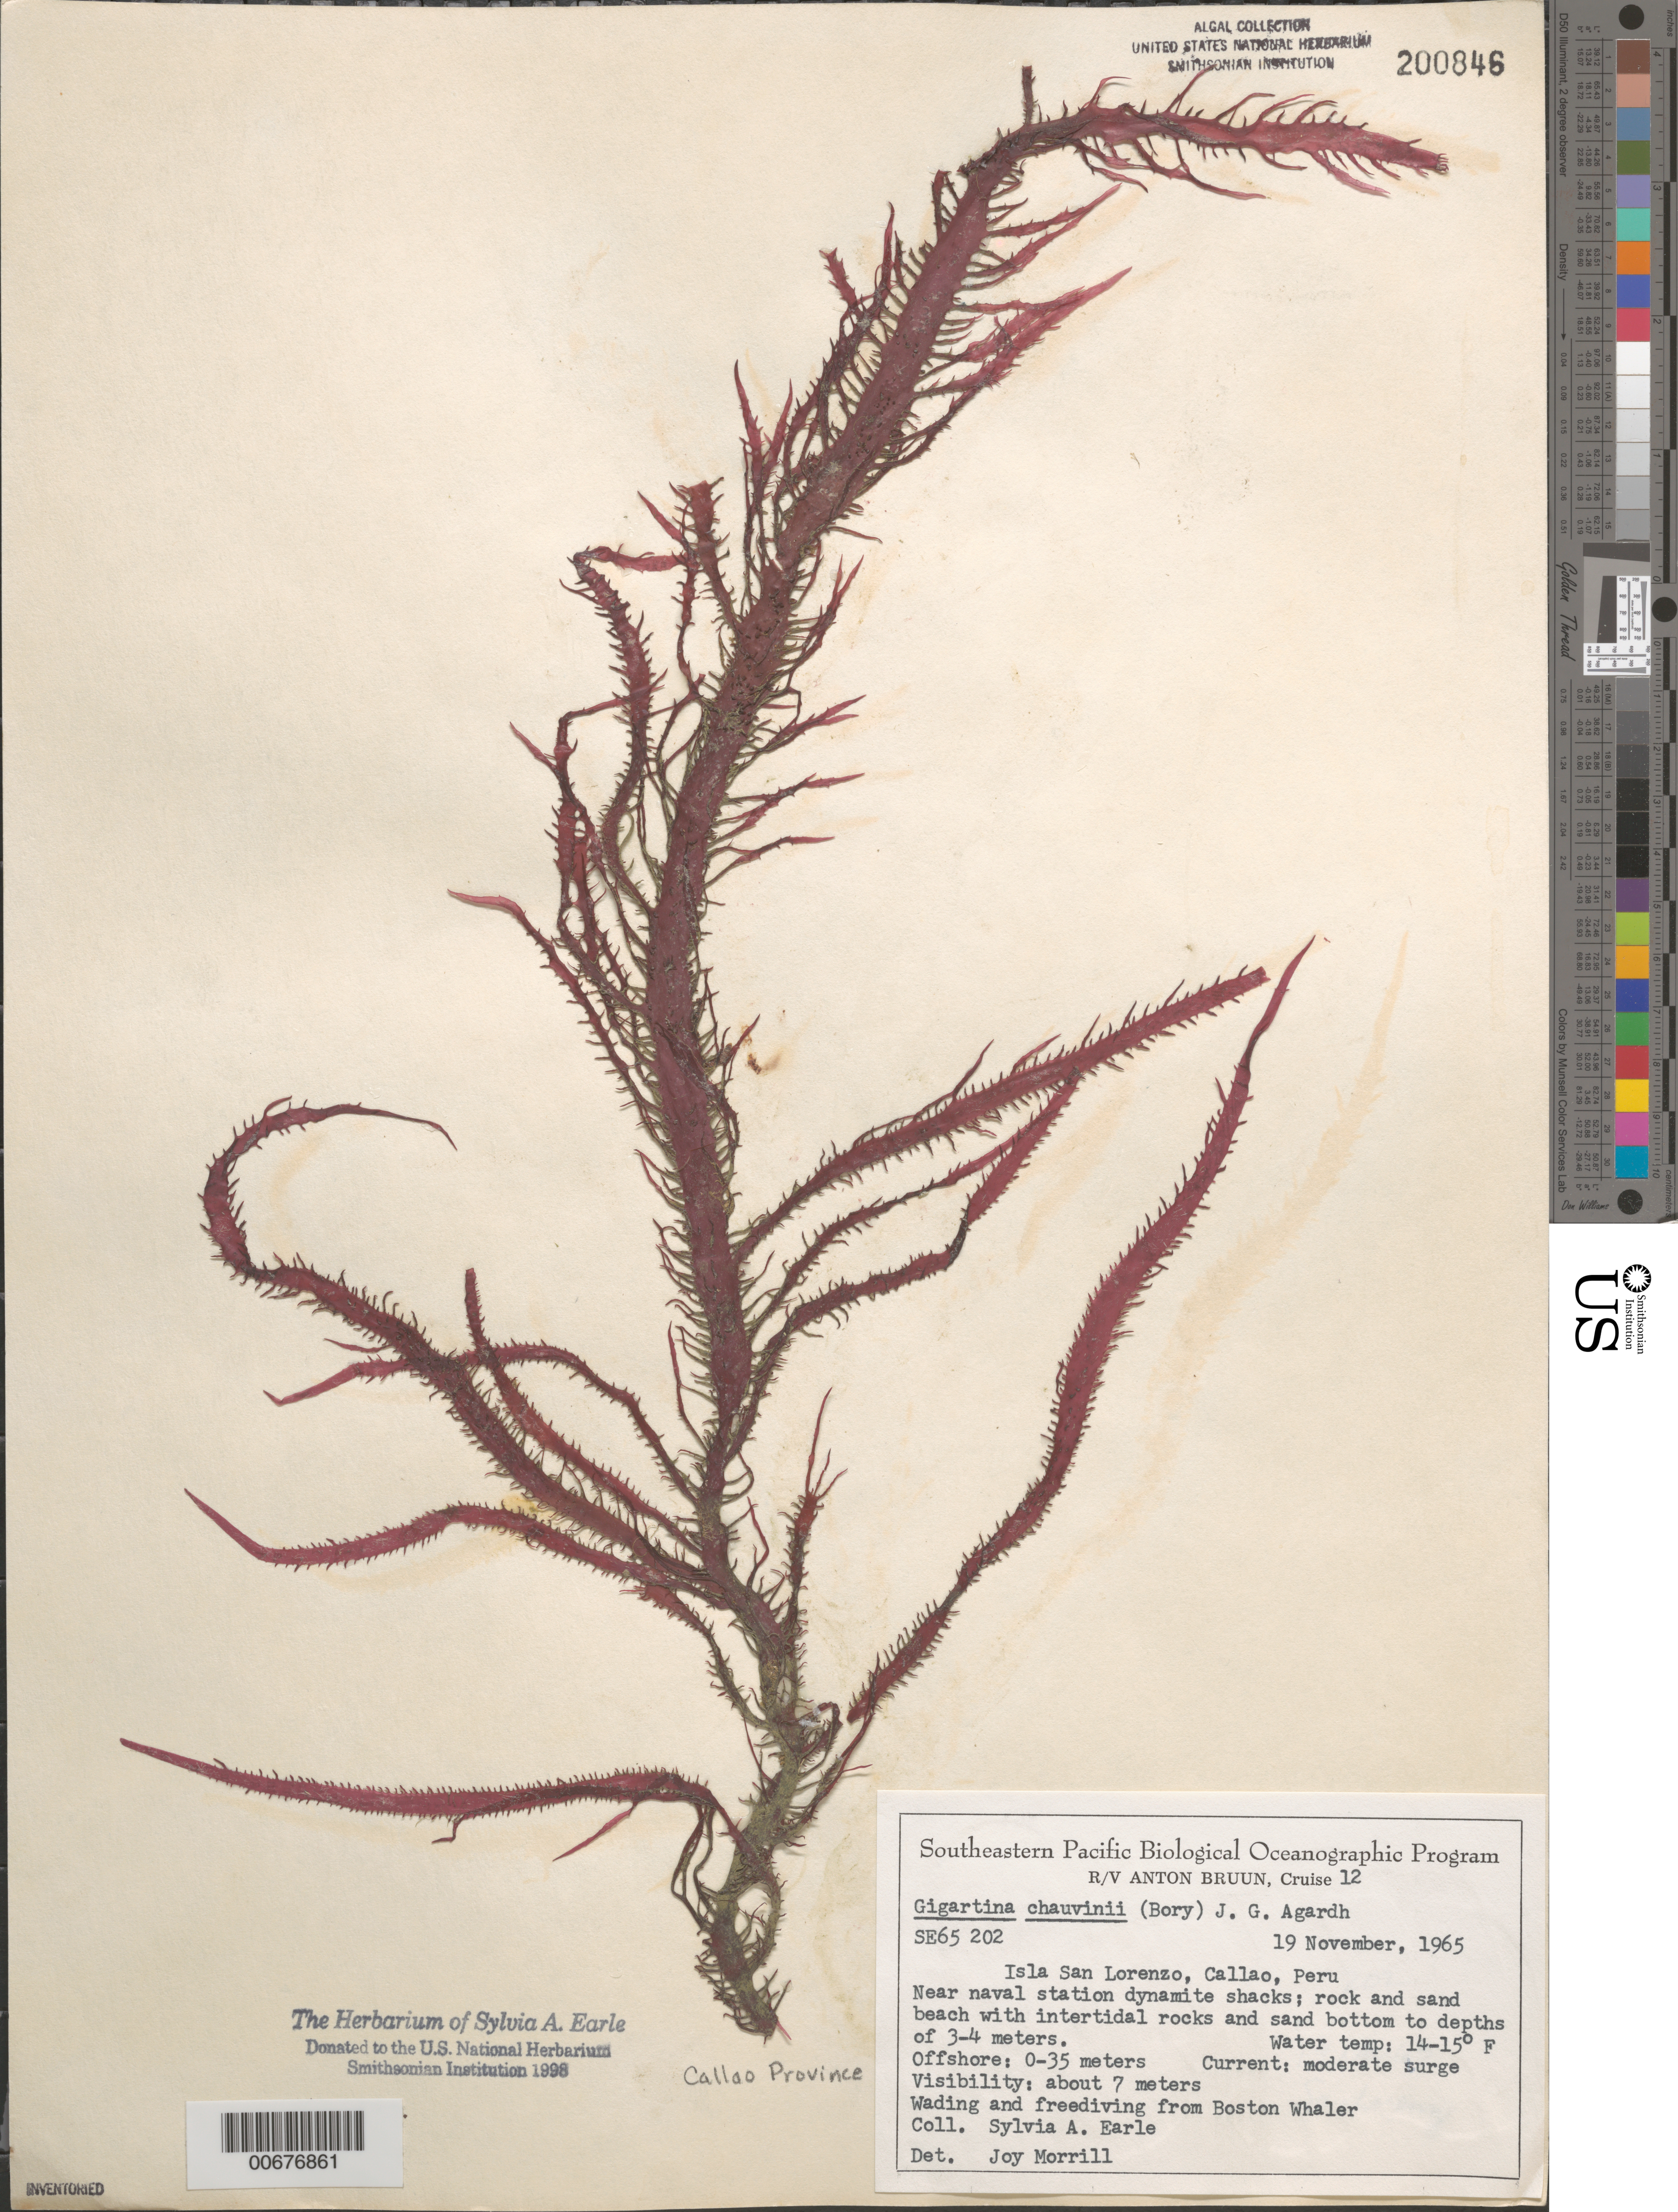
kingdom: Plantae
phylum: Rhodophyta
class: Florideophyceae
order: Gigartinales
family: Gigartinaceae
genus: Chondracanthus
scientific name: Chondracanthus chauvinii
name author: (Bory) Kütz.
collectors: S. A. Earle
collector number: SE 65202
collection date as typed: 19 Nov 1965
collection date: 1965-11-19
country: Peru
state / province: Callao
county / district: Callao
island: Isla San Lorenzo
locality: Callao, Naval Station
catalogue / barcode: US 200846